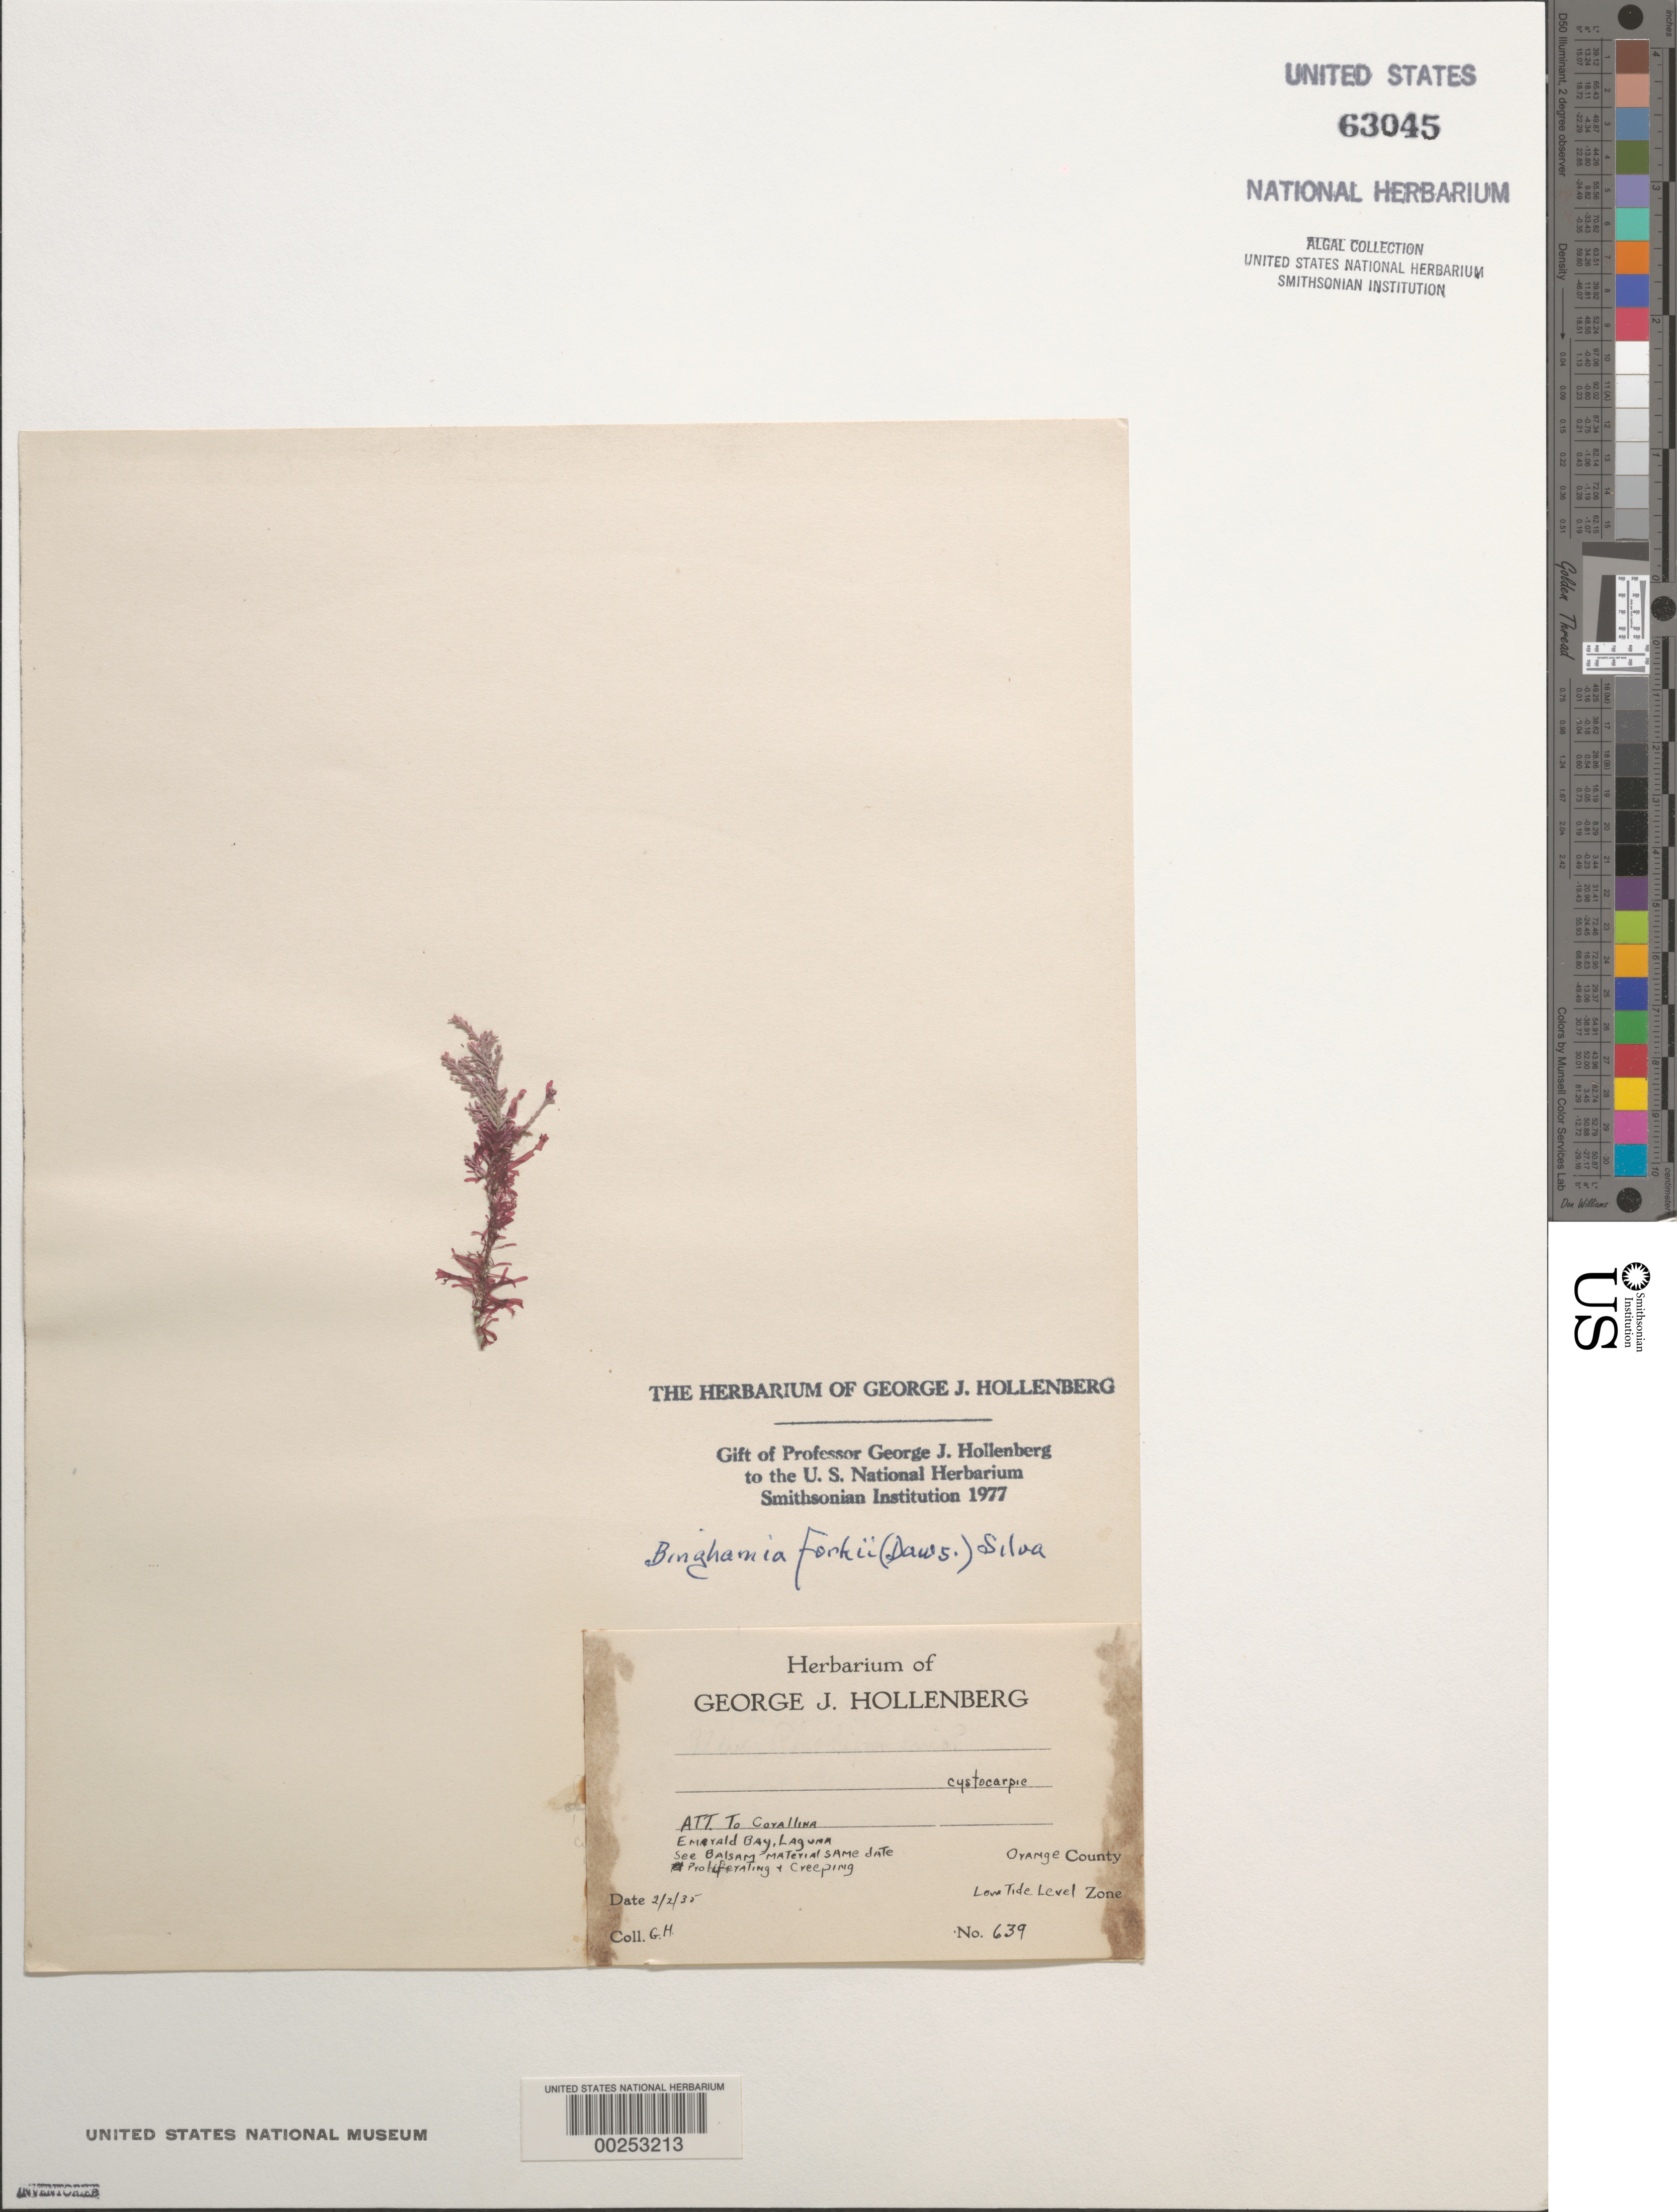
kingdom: Plantae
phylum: Rhodophyta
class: Florideophyceae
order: Rhodymeniales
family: Lomentariaceae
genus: Binghamia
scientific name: Binghamia forkii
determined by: Hollenberg, George J.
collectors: G. Hollenberg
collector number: GJH 639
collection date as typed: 02 Feb 1935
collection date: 1935-02-02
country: United States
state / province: California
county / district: Orange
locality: Emerald Bay, Laguna Beach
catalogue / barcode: US 63045